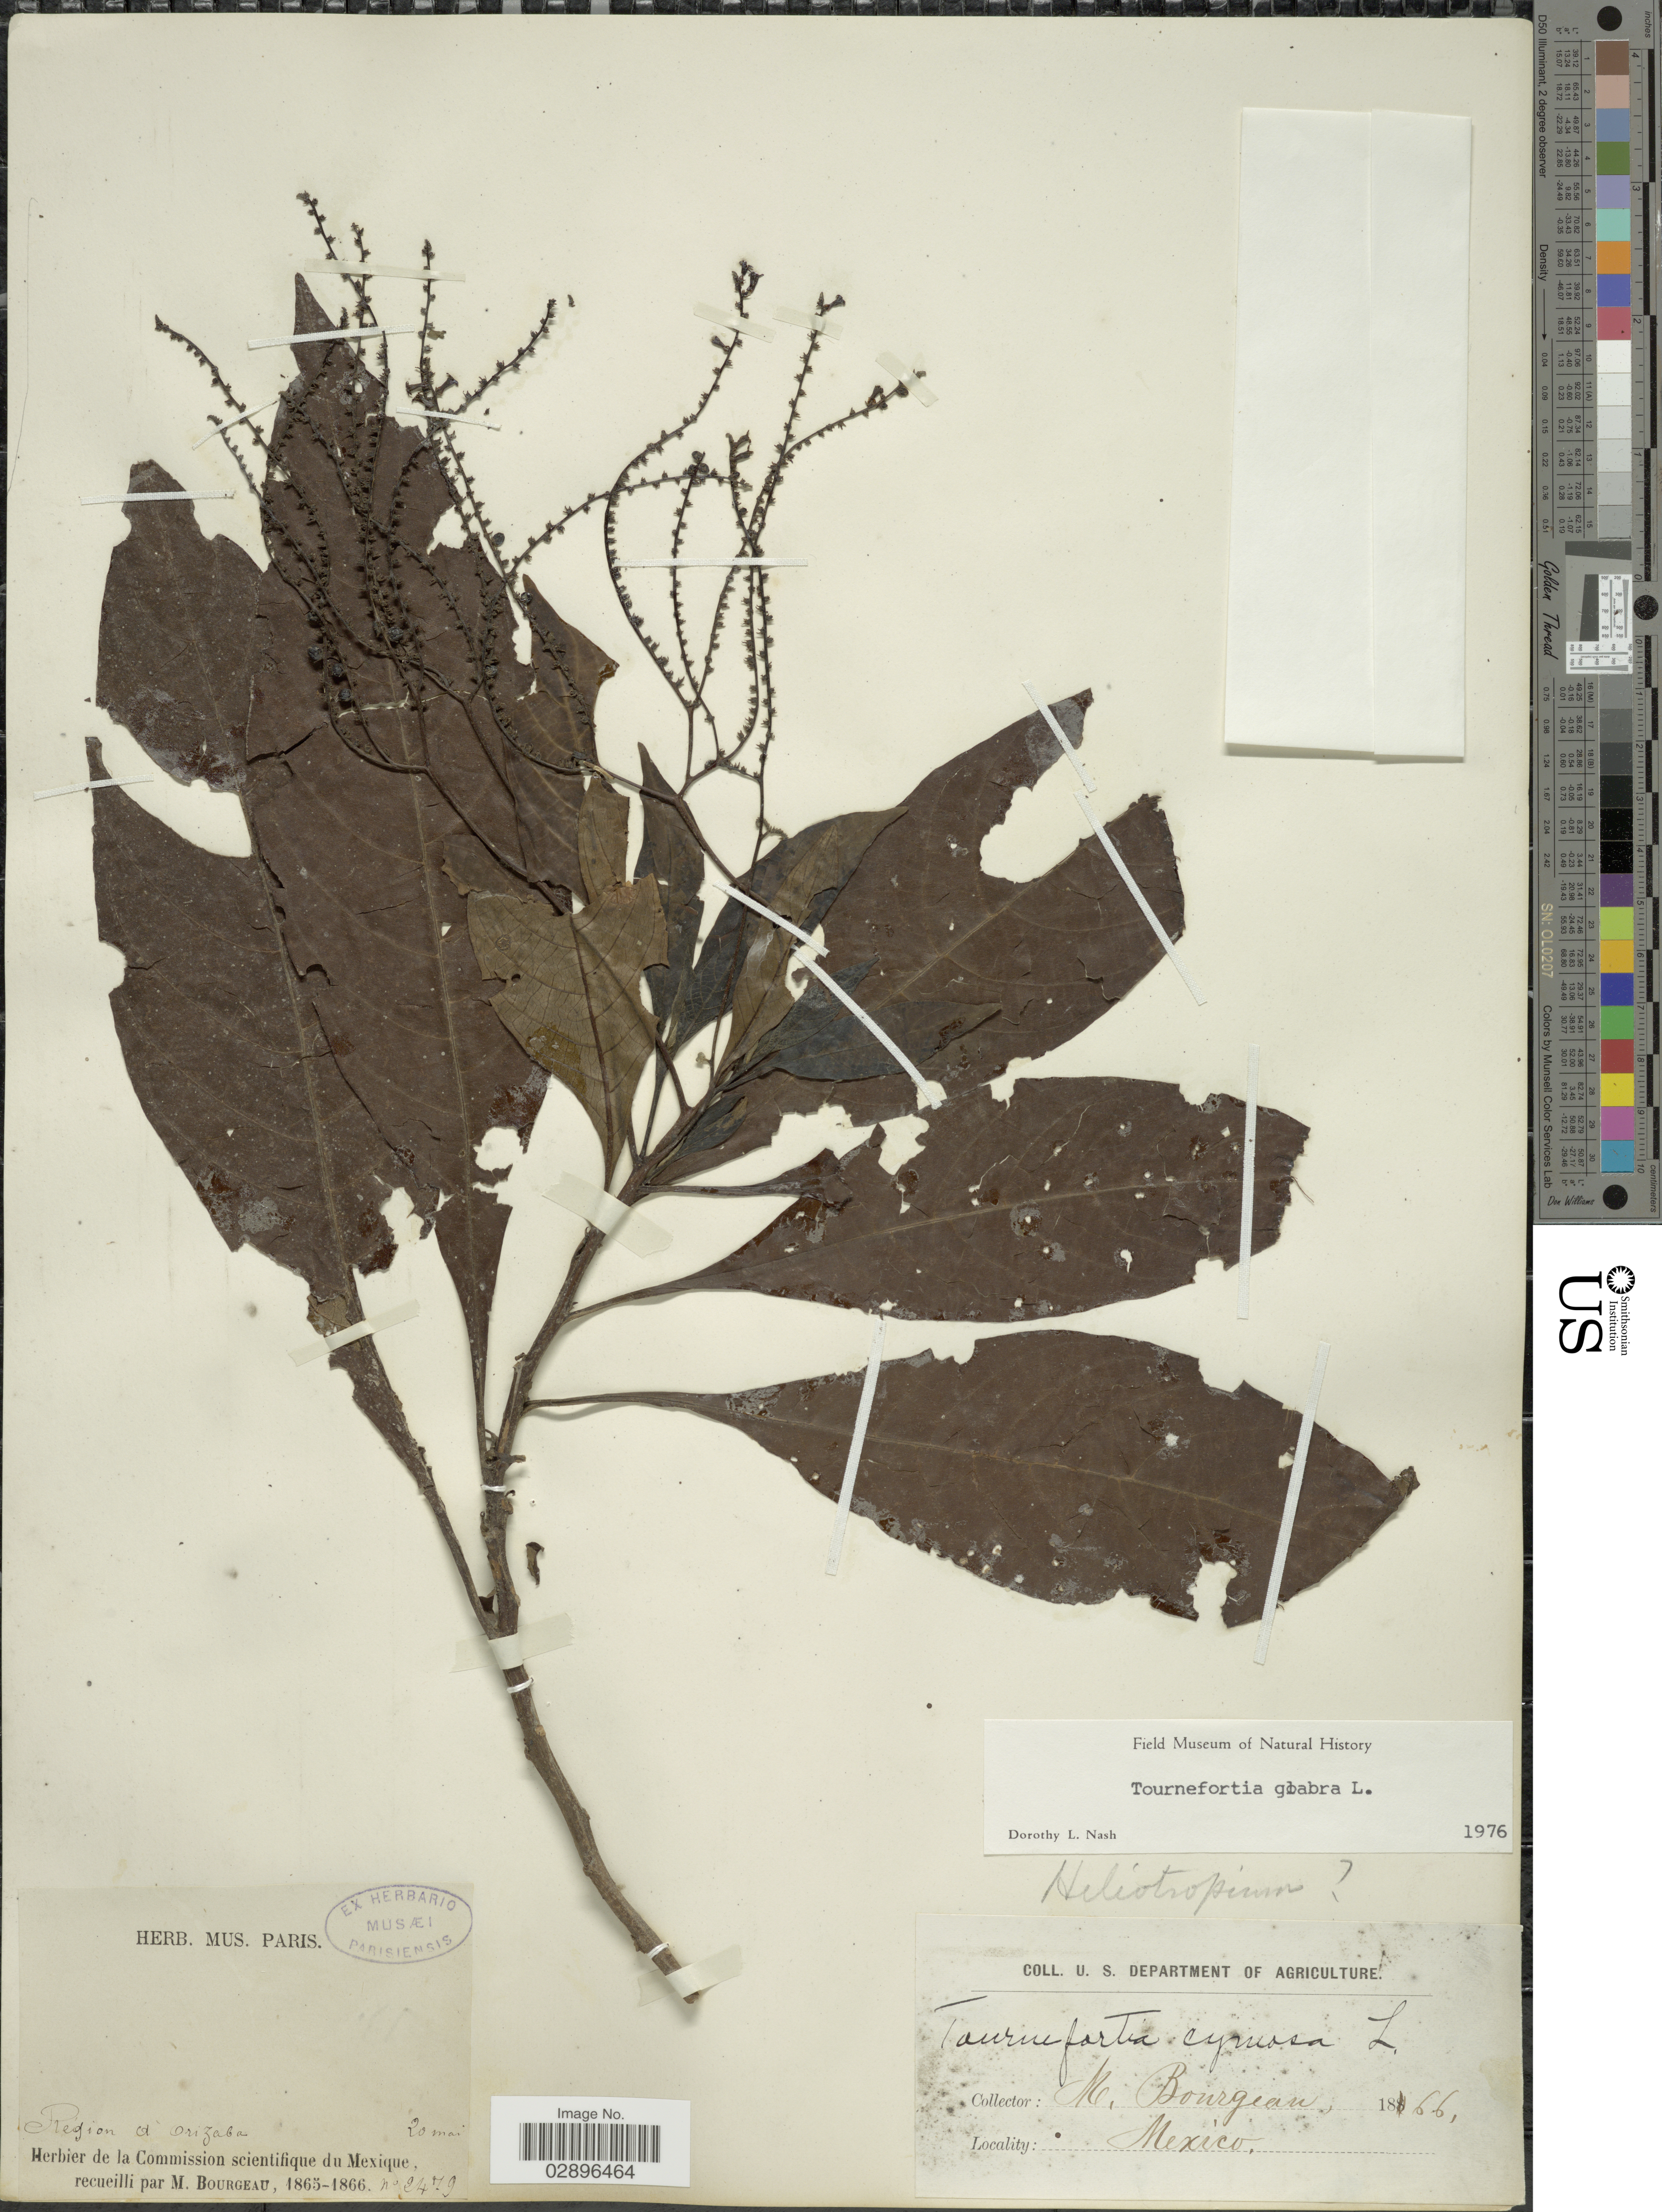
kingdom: Plantae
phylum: Tracheophyta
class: Magnoliopsida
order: Boraginales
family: Heliotropiaceae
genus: Tournefortia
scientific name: Tournefortia glabra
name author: L.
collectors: M. Bourgeau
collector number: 2479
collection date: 1866-05-20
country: Mexico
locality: Region d'Orizaba.